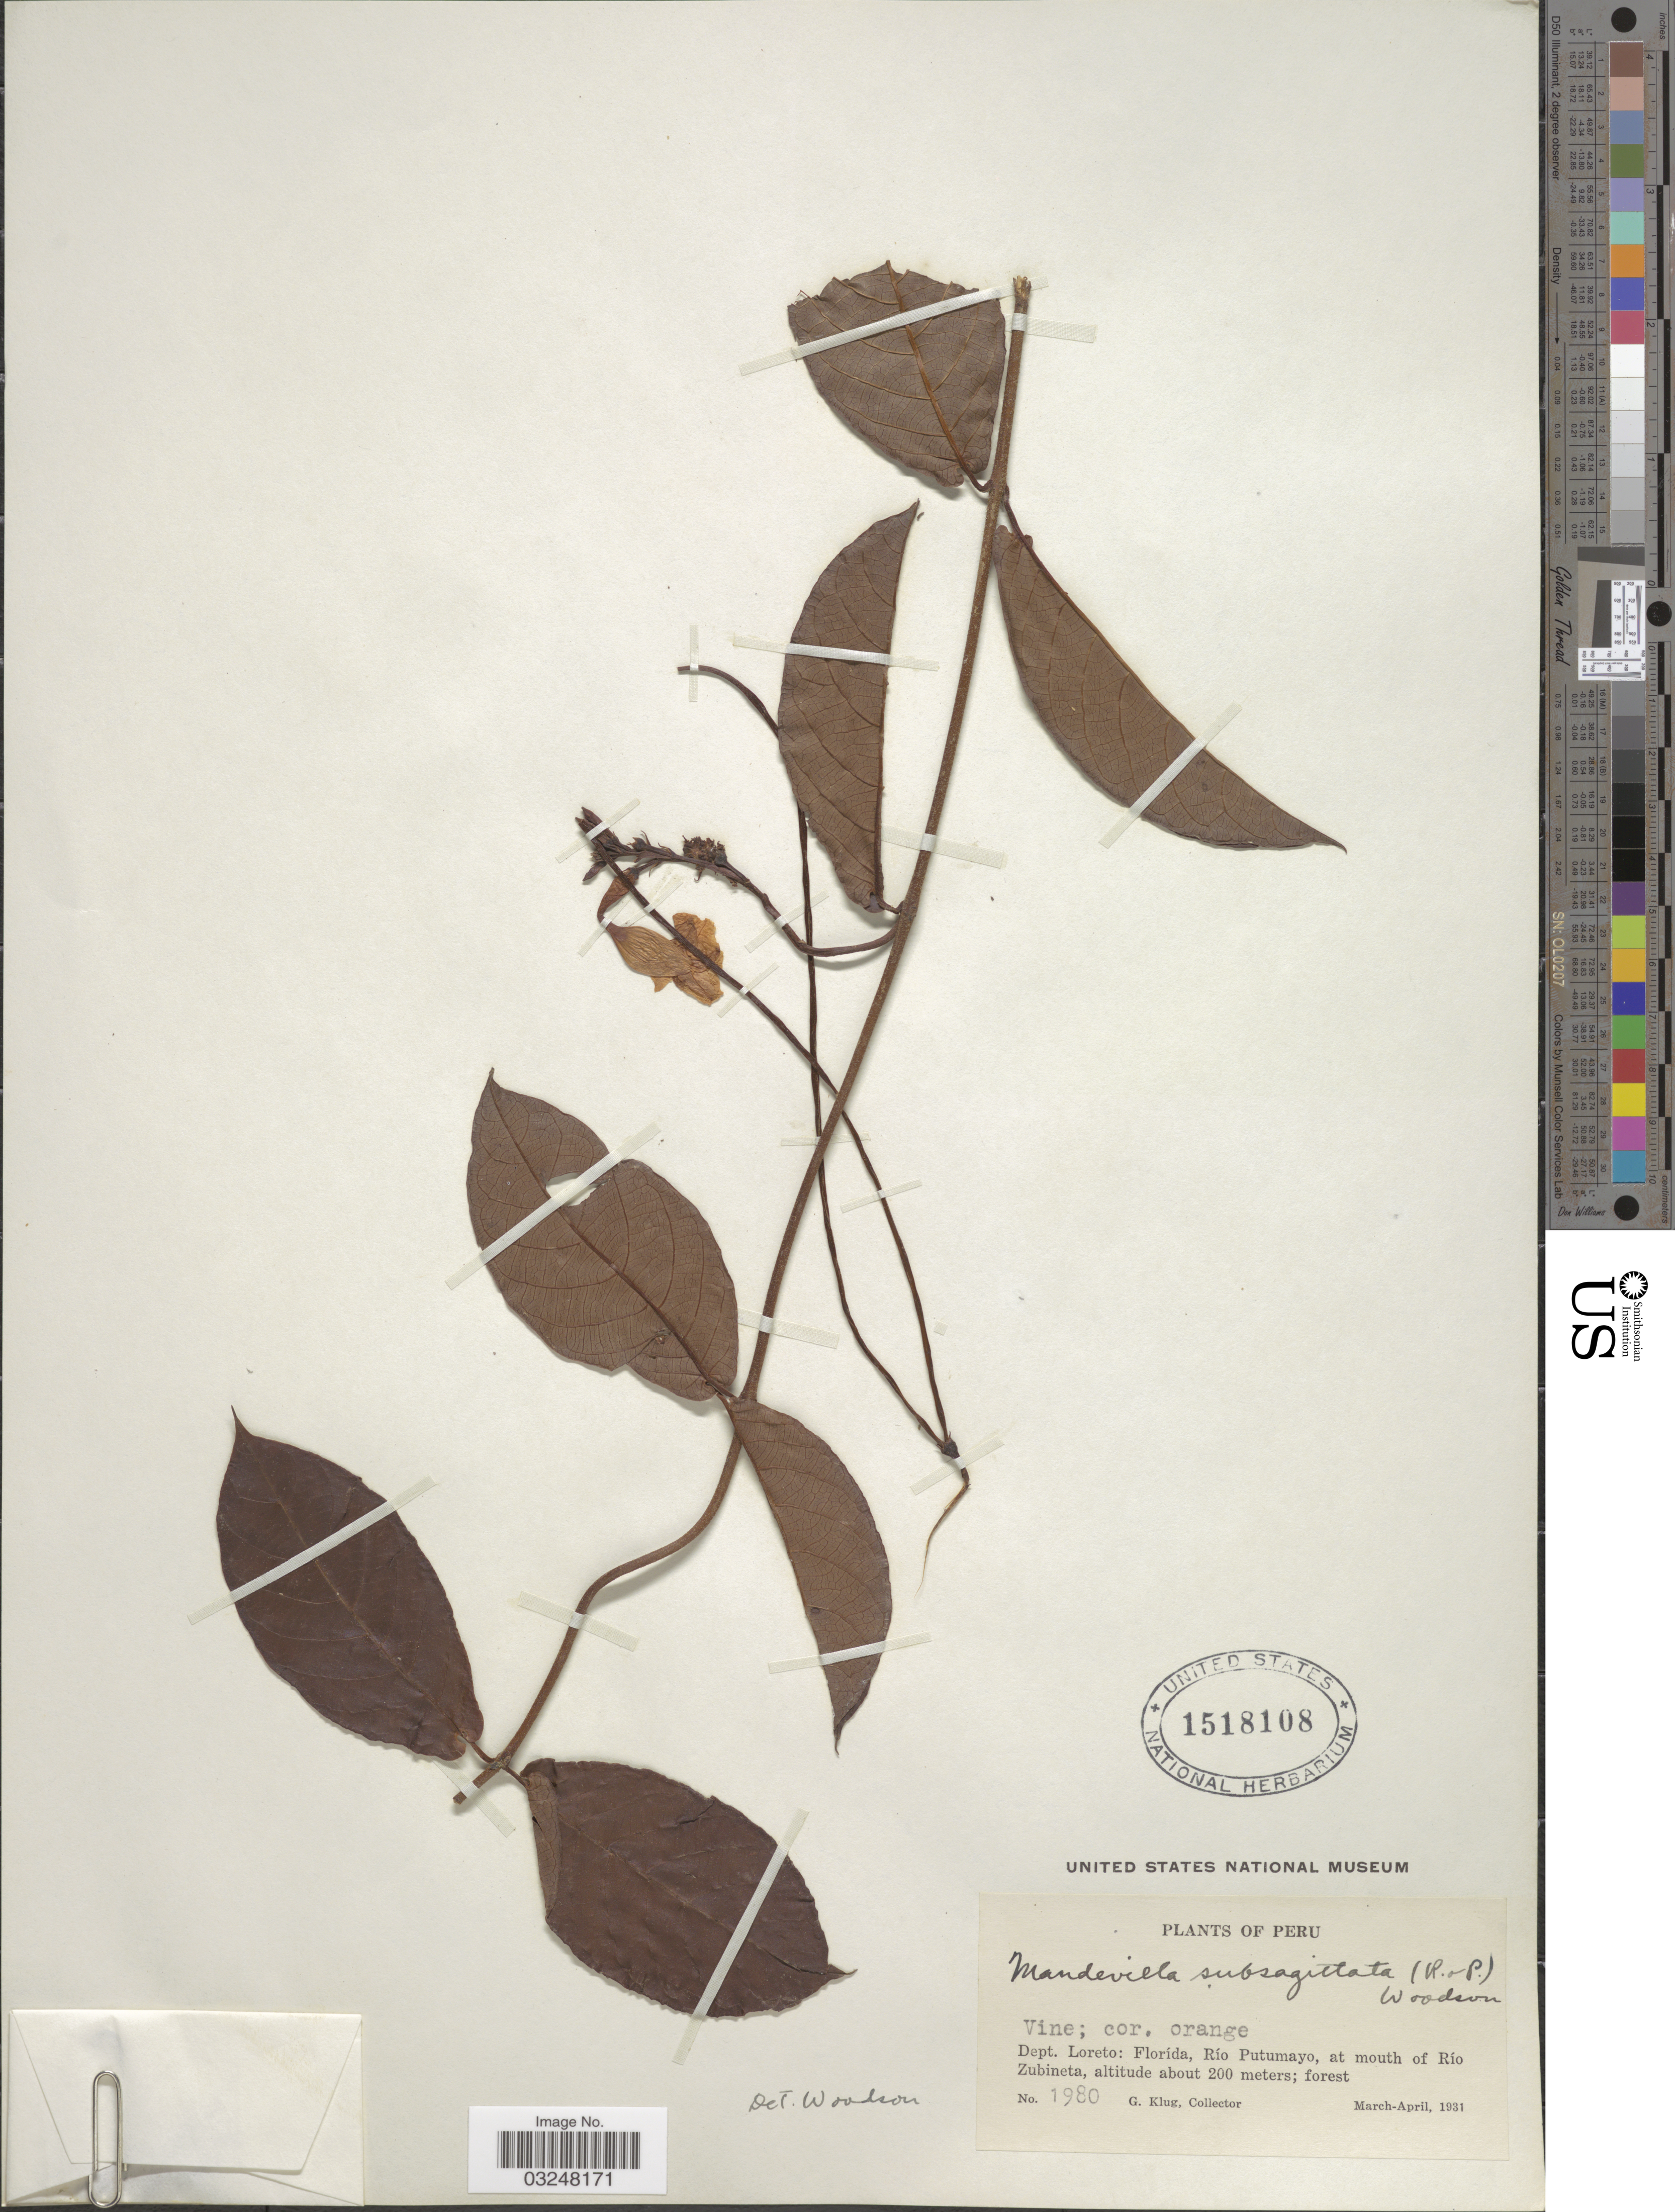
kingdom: Plantae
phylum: Tracheophyta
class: Magnoliopsida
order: Gentianales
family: Apocynaceae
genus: Mandevilla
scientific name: Mandevilla subsagittata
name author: (Ruiz & Pav.) Woodson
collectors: G. Klug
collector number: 1980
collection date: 1931-03/1931-04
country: Peru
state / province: Loreto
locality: Dept. Loreto: Florída, Río Putumayo, at mouth of Río Zubineta.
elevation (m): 200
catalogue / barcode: US 1518108